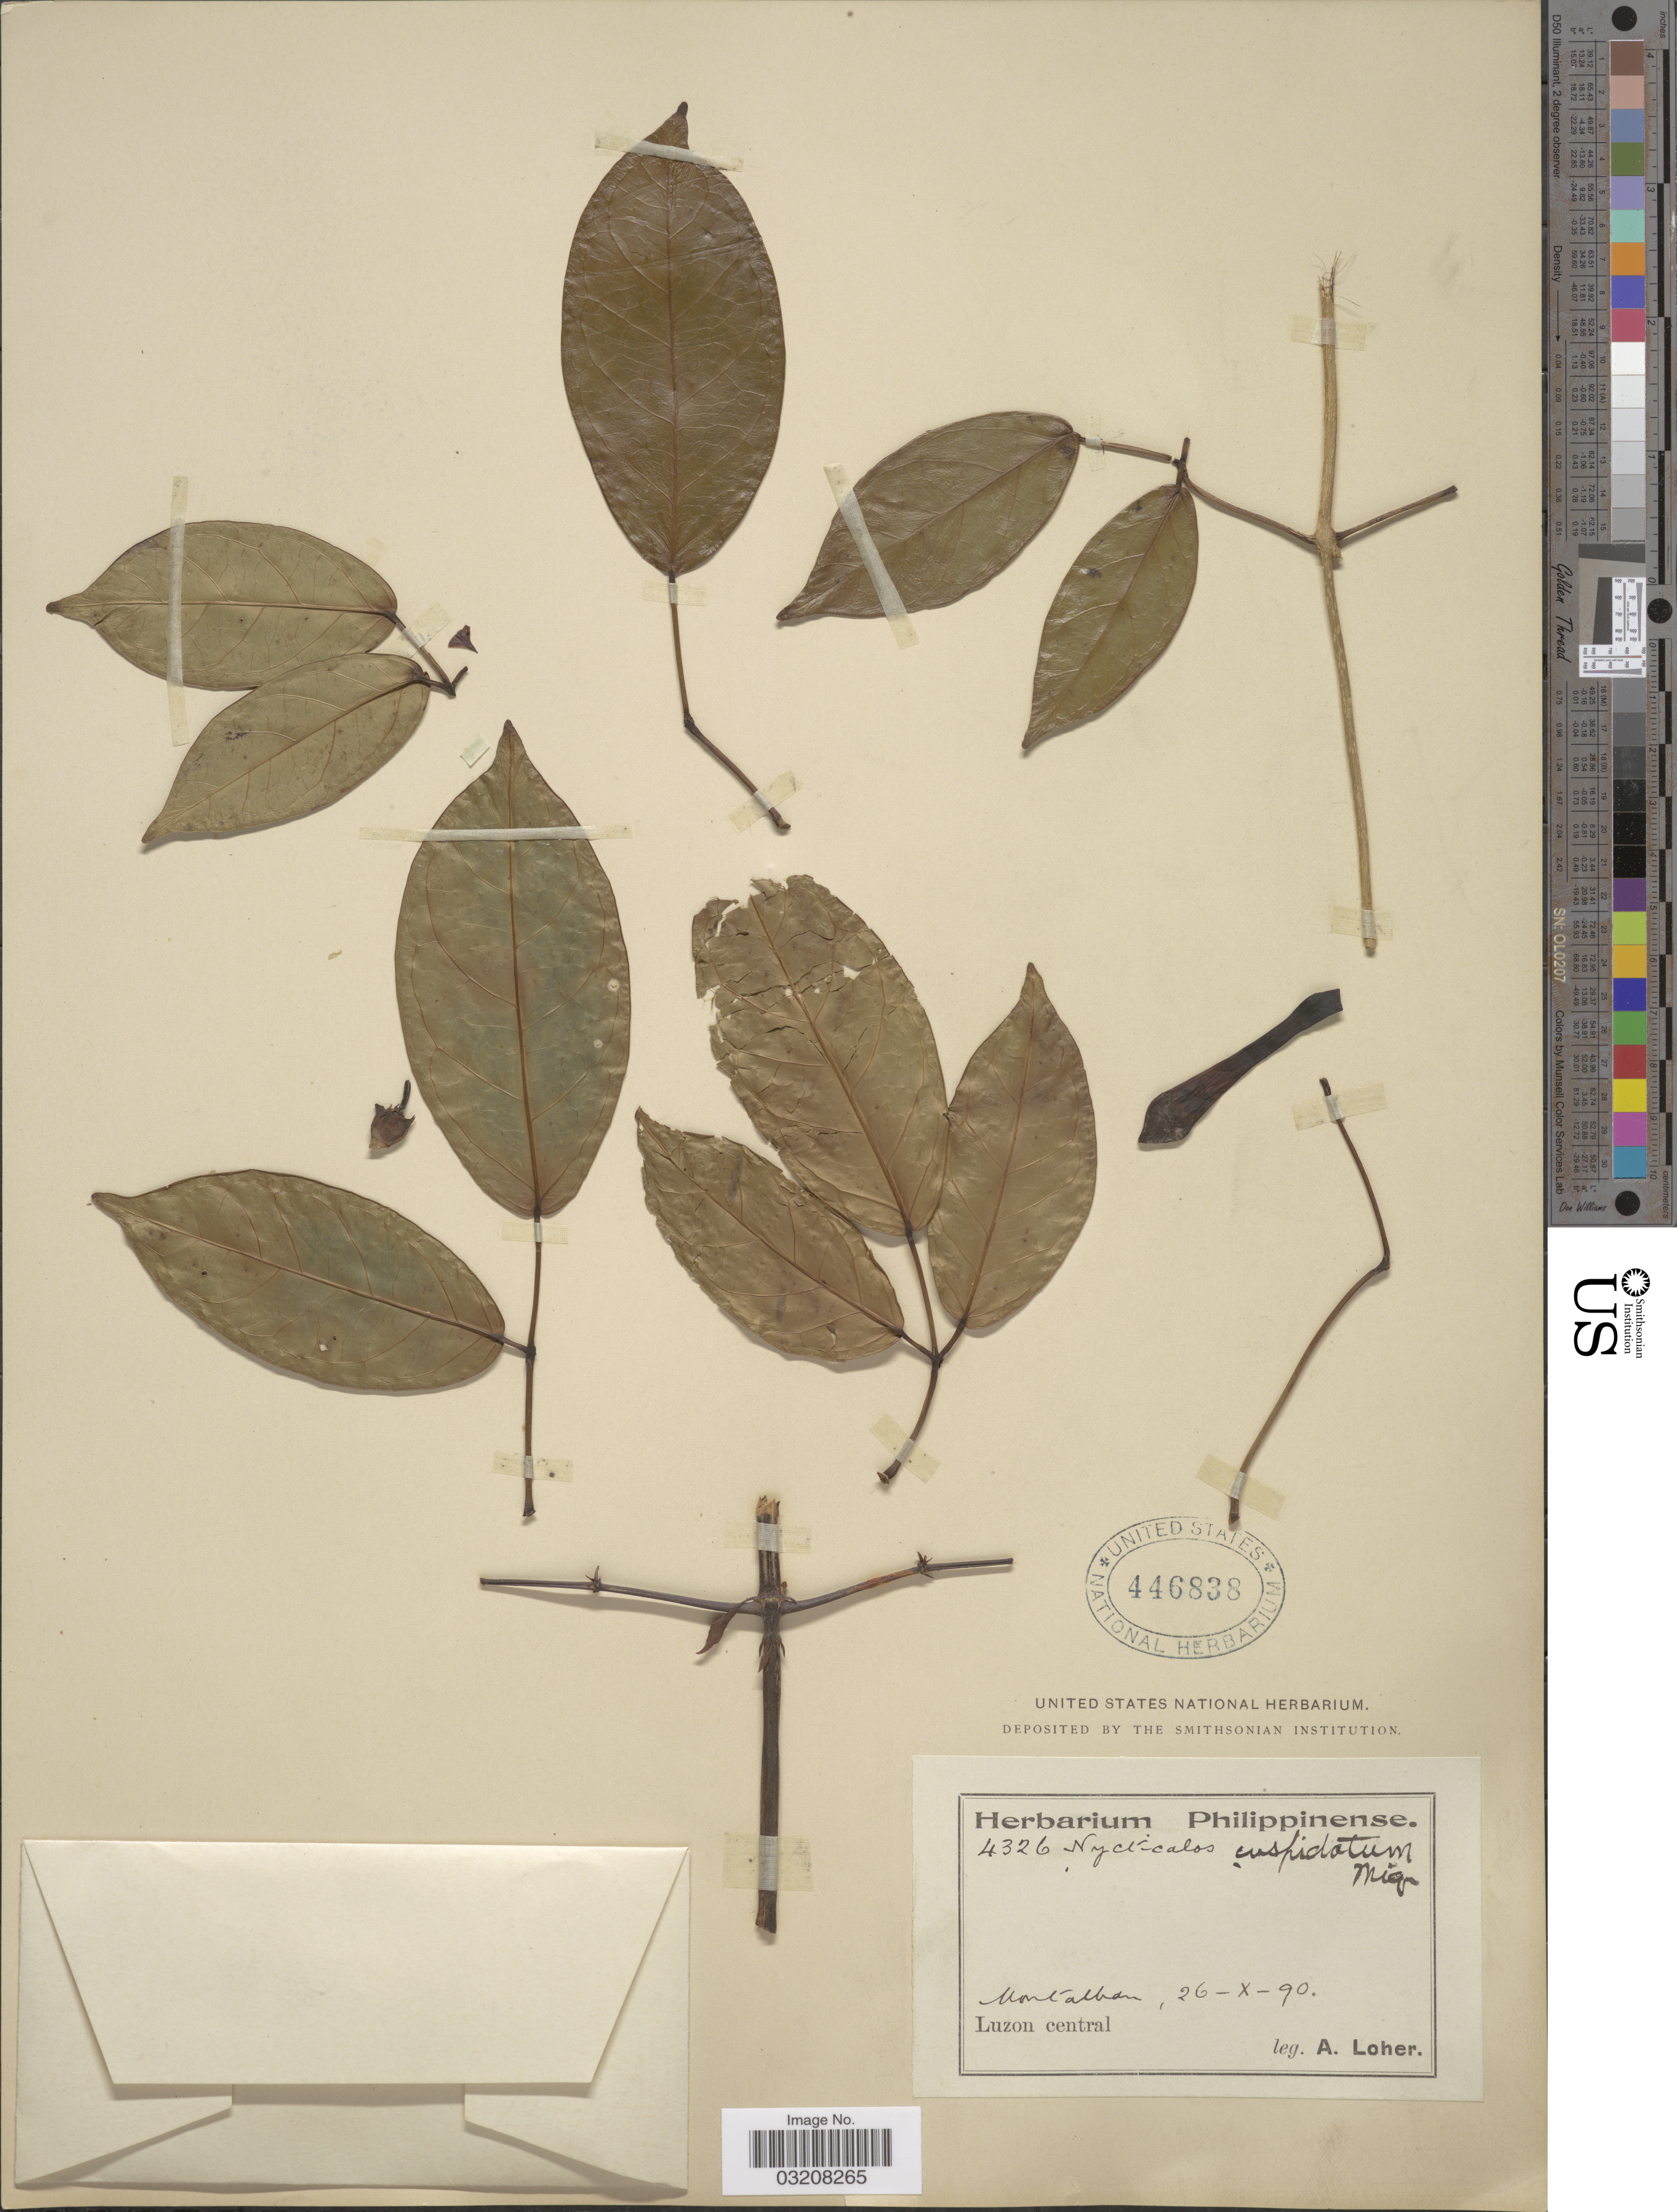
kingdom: Plantae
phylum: Tracheophyta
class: Magnoliopsida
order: Lamiales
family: Bignoniaceae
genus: Nyctocalos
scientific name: Nyctocalos cuspidatum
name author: Miq.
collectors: A. Loher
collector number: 4326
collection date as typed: Transcribed d/m/y: 26/10/90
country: Philippines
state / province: Central Luzon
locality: Montalban. Luzon central.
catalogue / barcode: US 446838